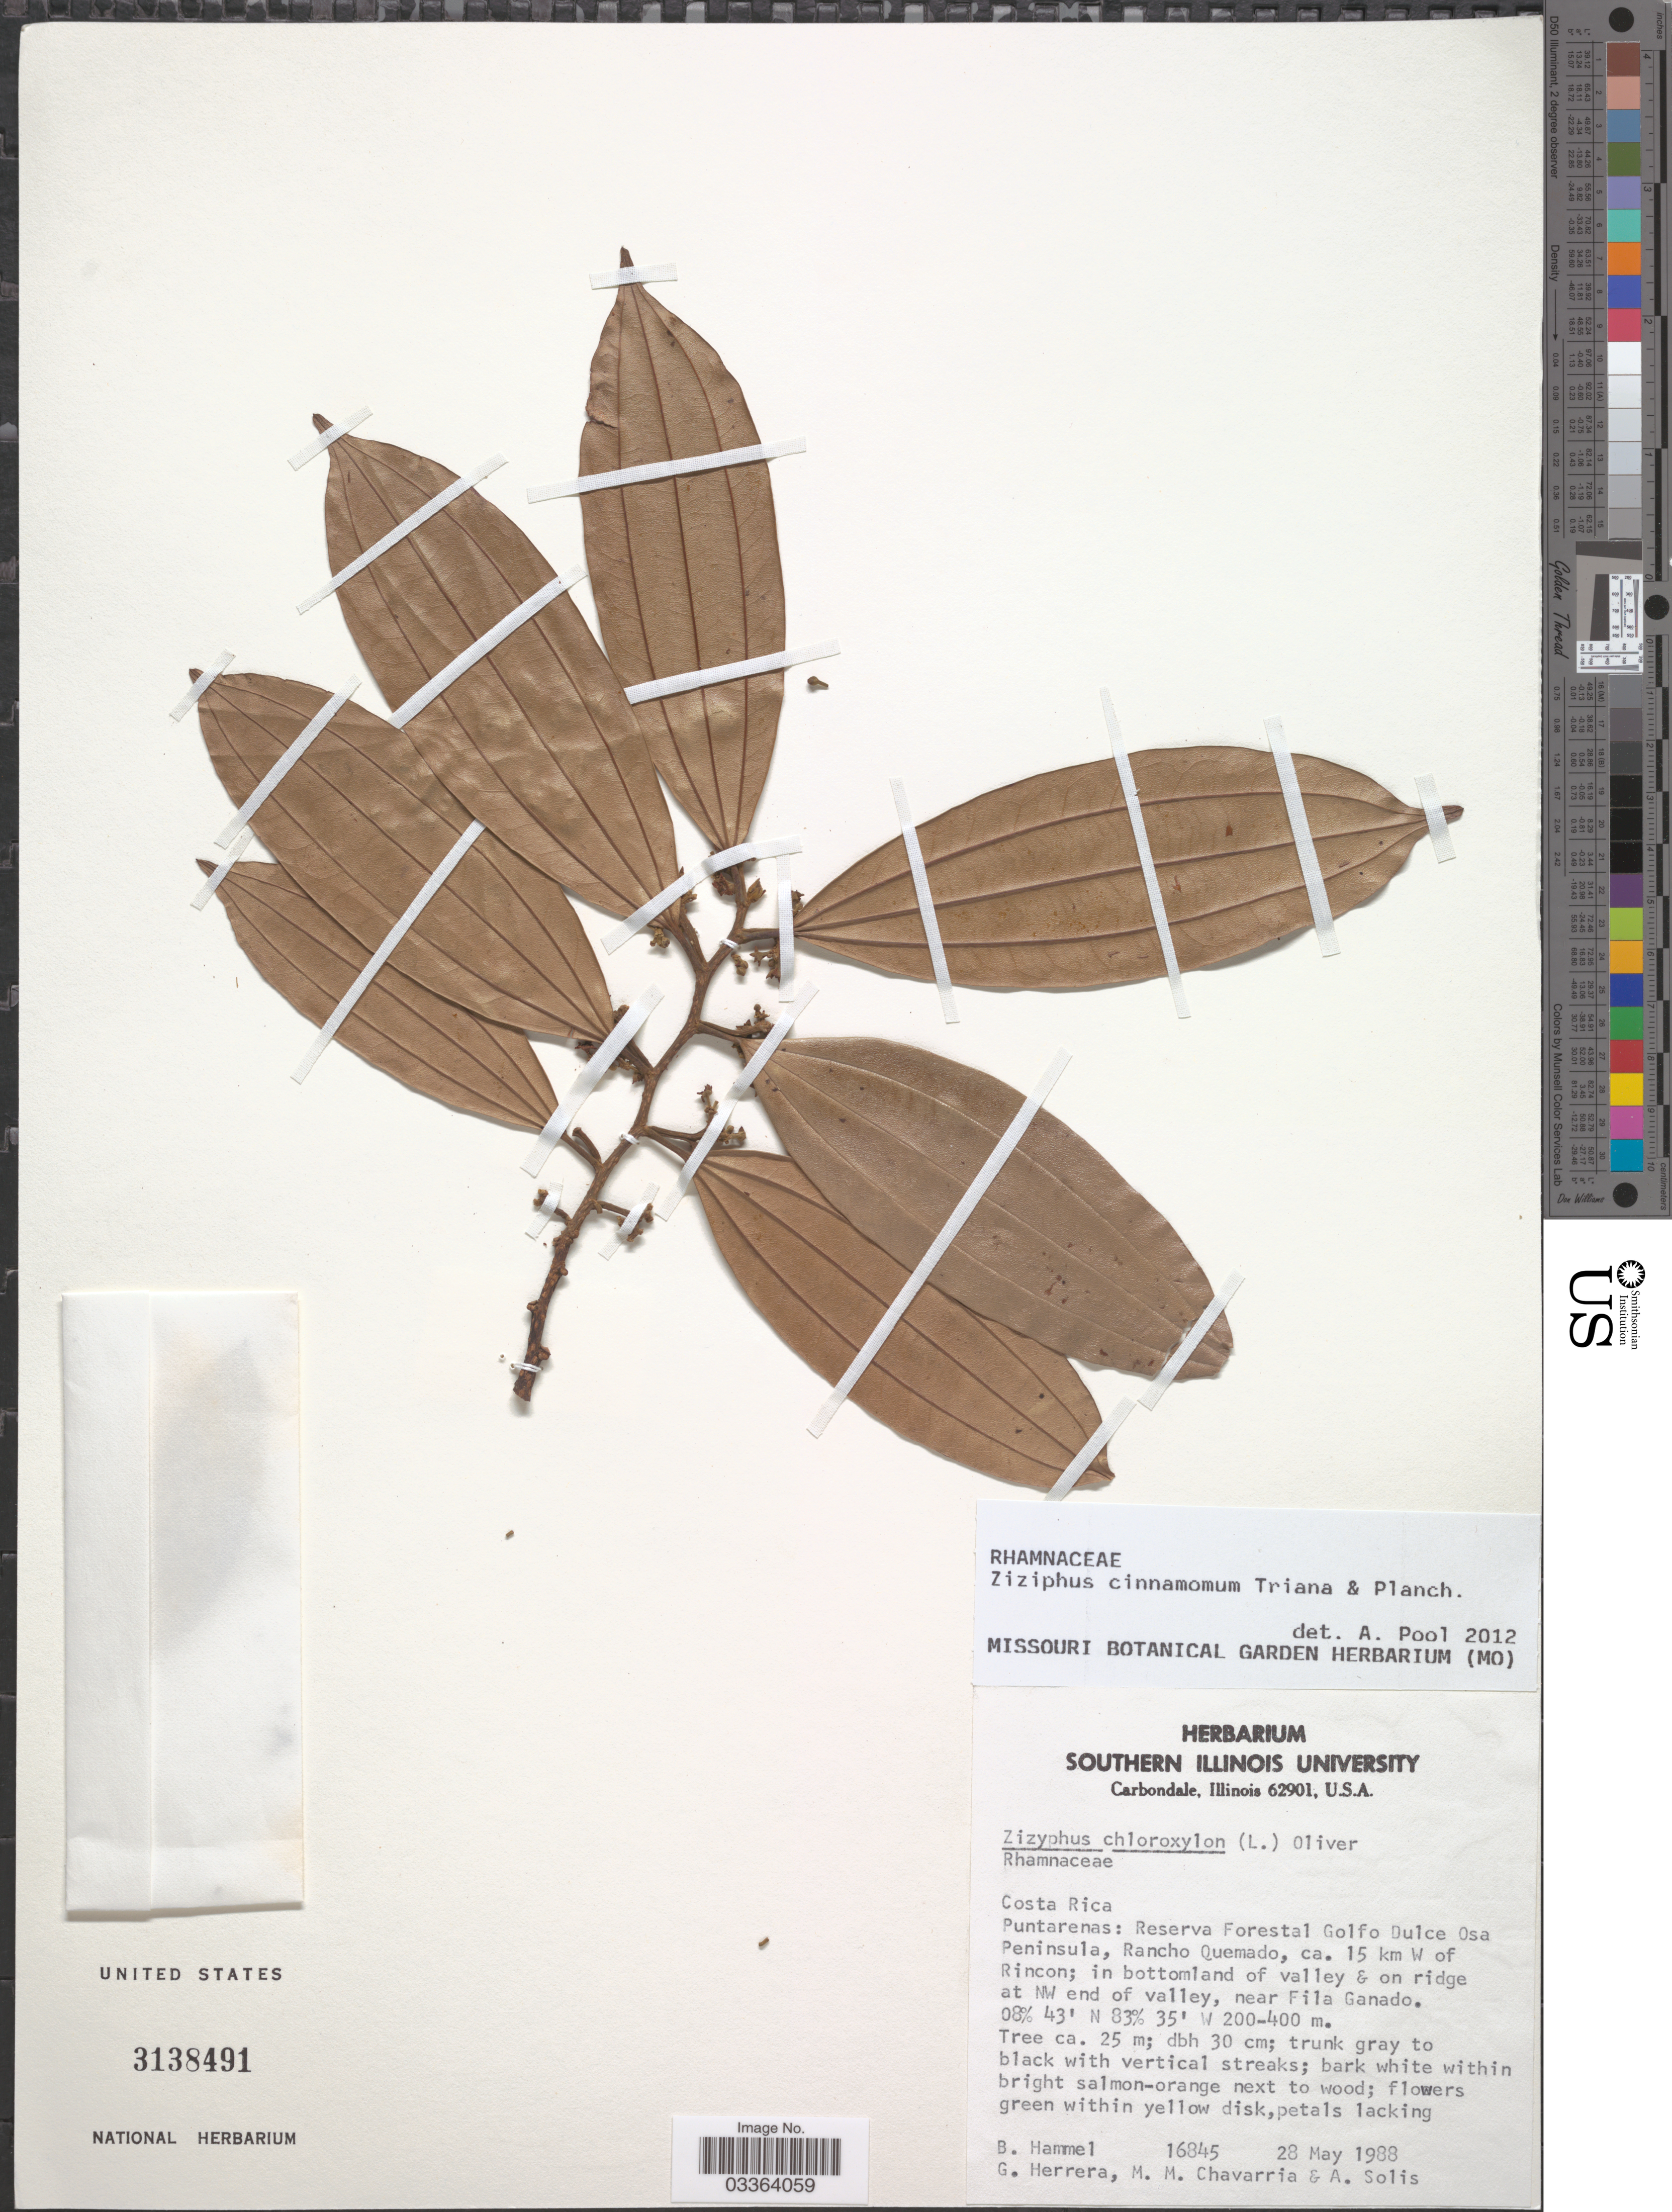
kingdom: Plantae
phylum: Tracheophyta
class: Magnoliopsida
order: Rosales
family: Rhamnaceae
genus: Sarcomphalus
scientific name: Sarcomphalus cinnamomum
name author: (Triana & Planch.) Hauenschild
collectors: B. Hammel, G. Herrera, M. Chavarria & A. Solis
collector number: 16845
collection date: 1988-05-28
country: Costa Rica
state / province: Puntarenas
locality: Reserva Forestal Golfo Dulce Osa Peninsula, Rancho Quemado, ca. 15 km W of Rincon; in bottomland of valley & on ridge at NW end of valley, near Fila Ganado.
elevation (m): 200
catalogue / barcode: US 3138491